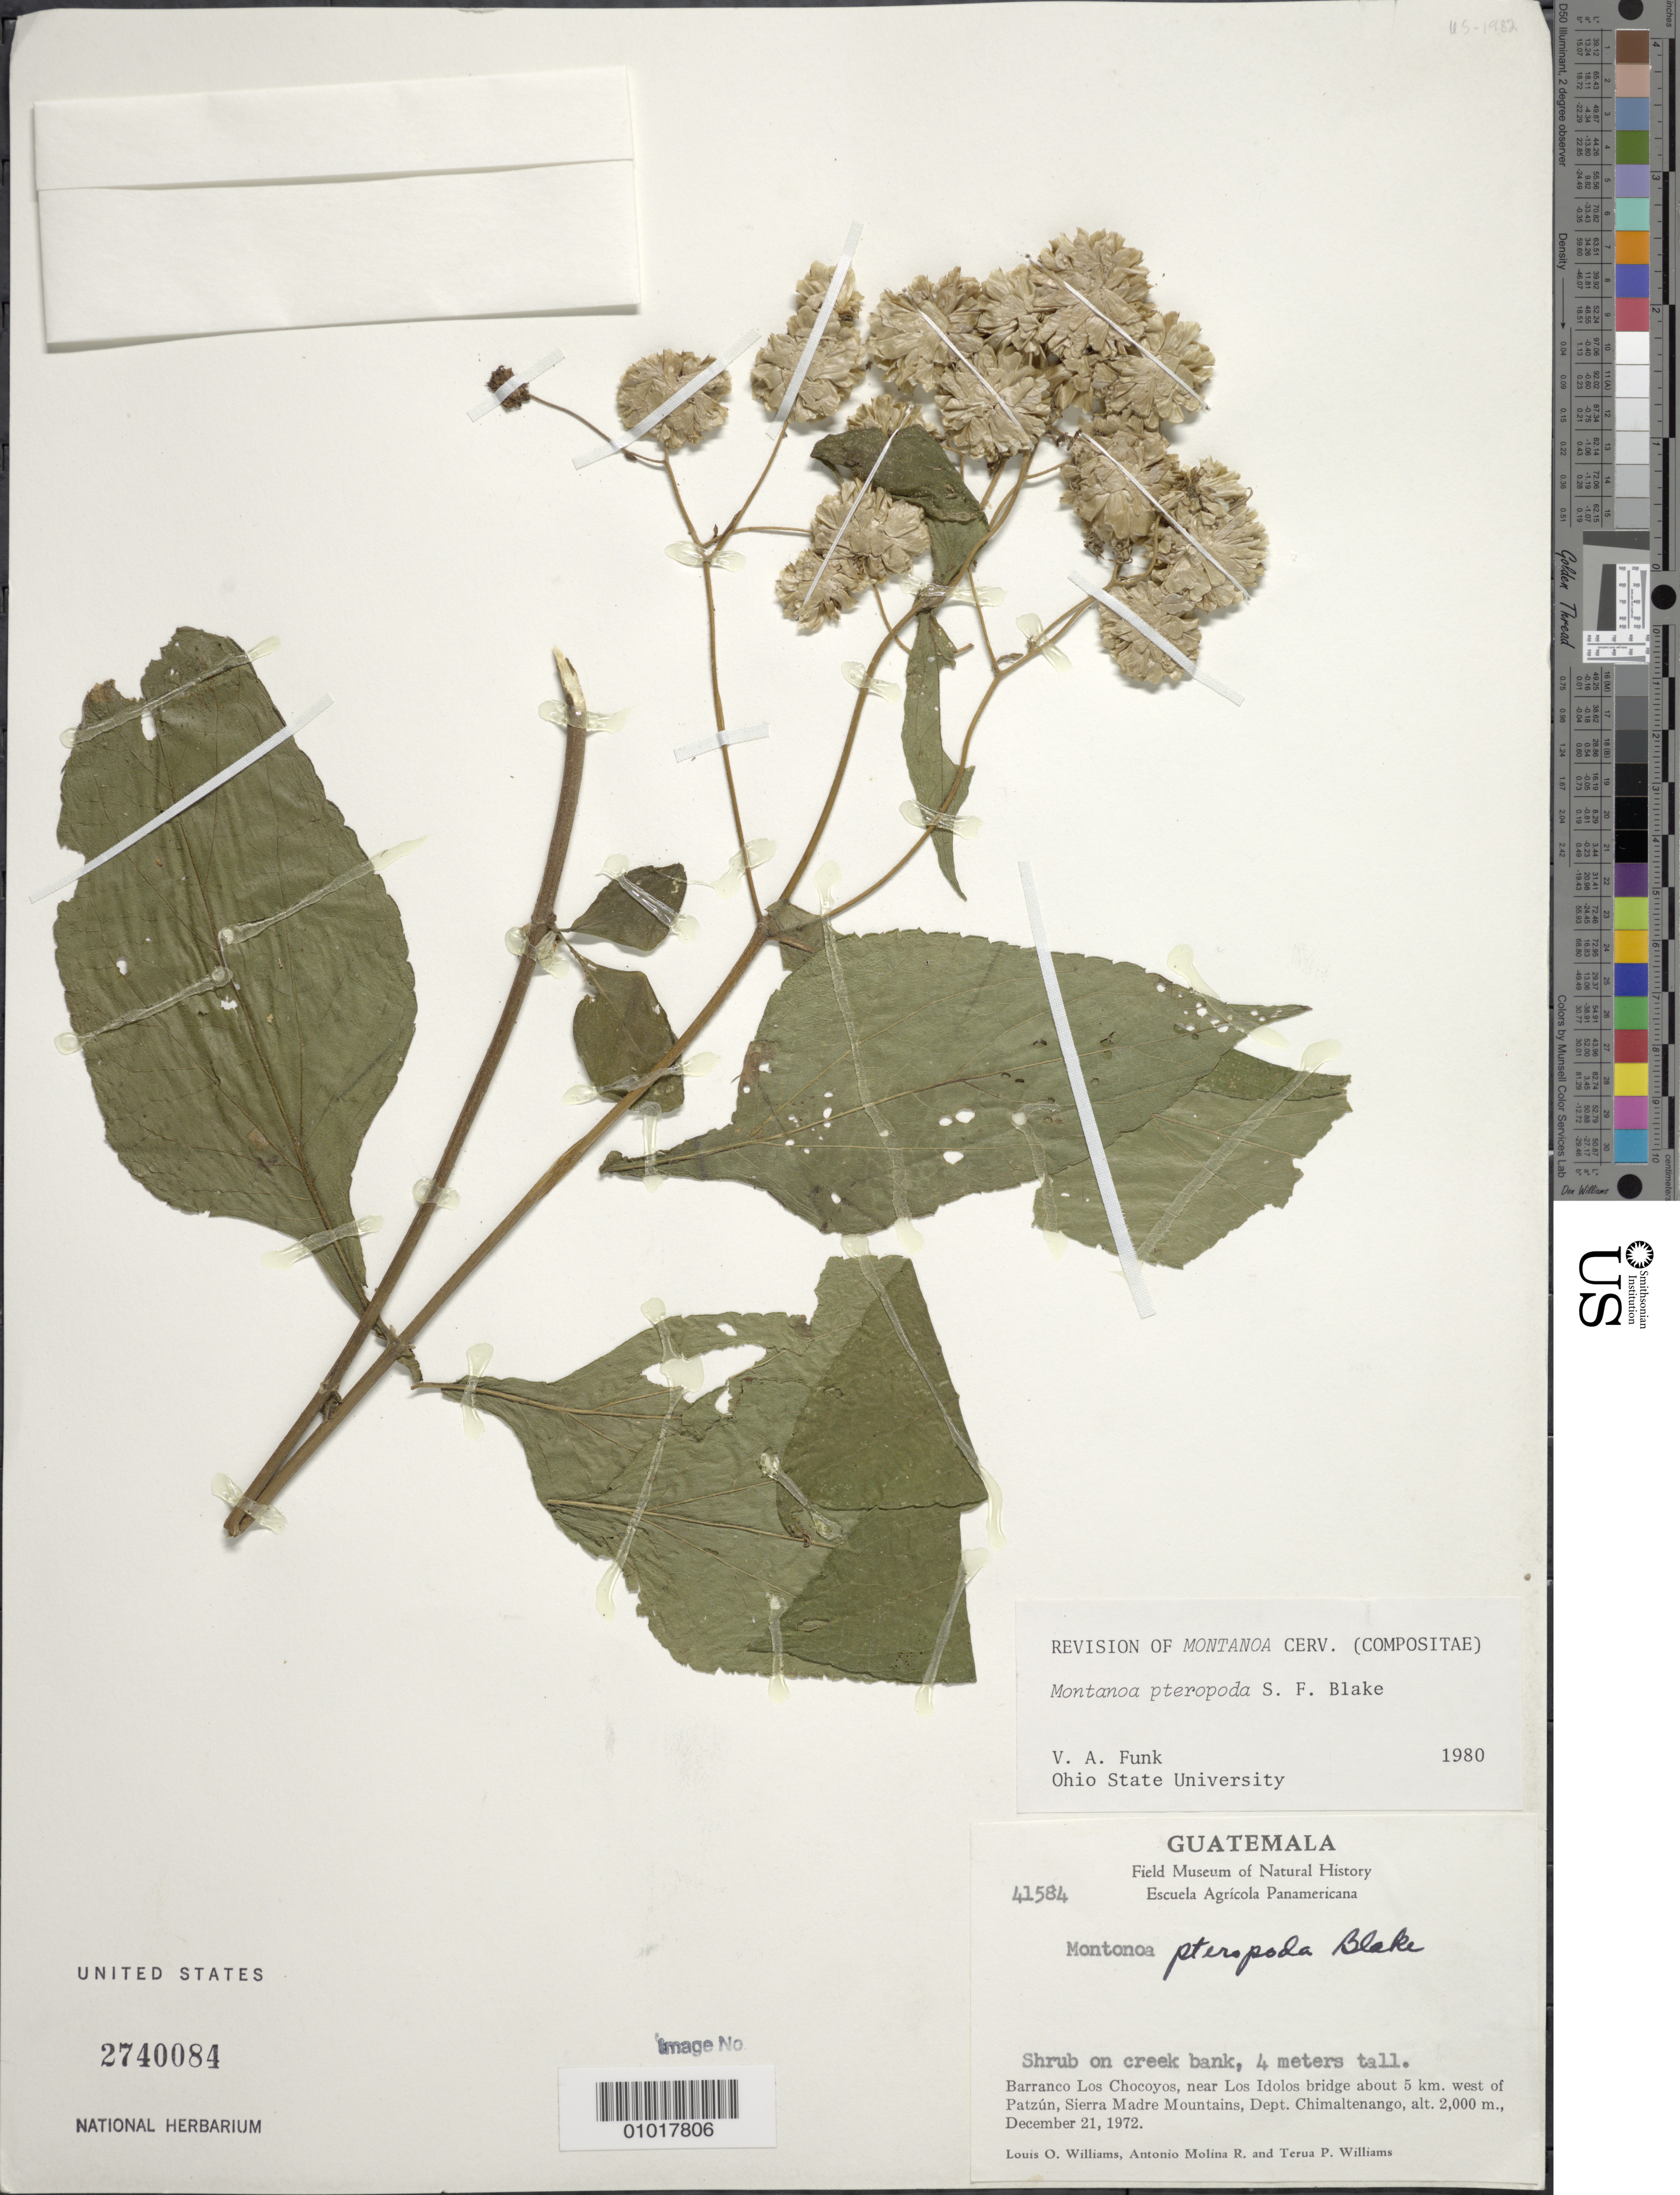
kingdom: Plantae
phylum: Tracheophyta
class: Magnoliopsida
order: Asterales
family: Asteraceae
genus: Montanoa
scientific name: Montanoa pteropoda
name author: S.F. Blake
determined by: Funk, Vicki A., (BOT), Smithsonian Institution - National Museum of Natural History (UNITED STATES)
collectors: L. O. Williams, A. R. Molina & T. P. Williams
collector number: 41584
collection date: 1972-12-21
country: Guatemala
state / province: Chimaltenango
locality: Near Los Idolos bridge about 5 km west of Patzún, Sierra Madre Mountains, Barranco Los Chocoyos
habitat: Creek bank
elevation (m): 2000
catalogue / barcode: US 2740084